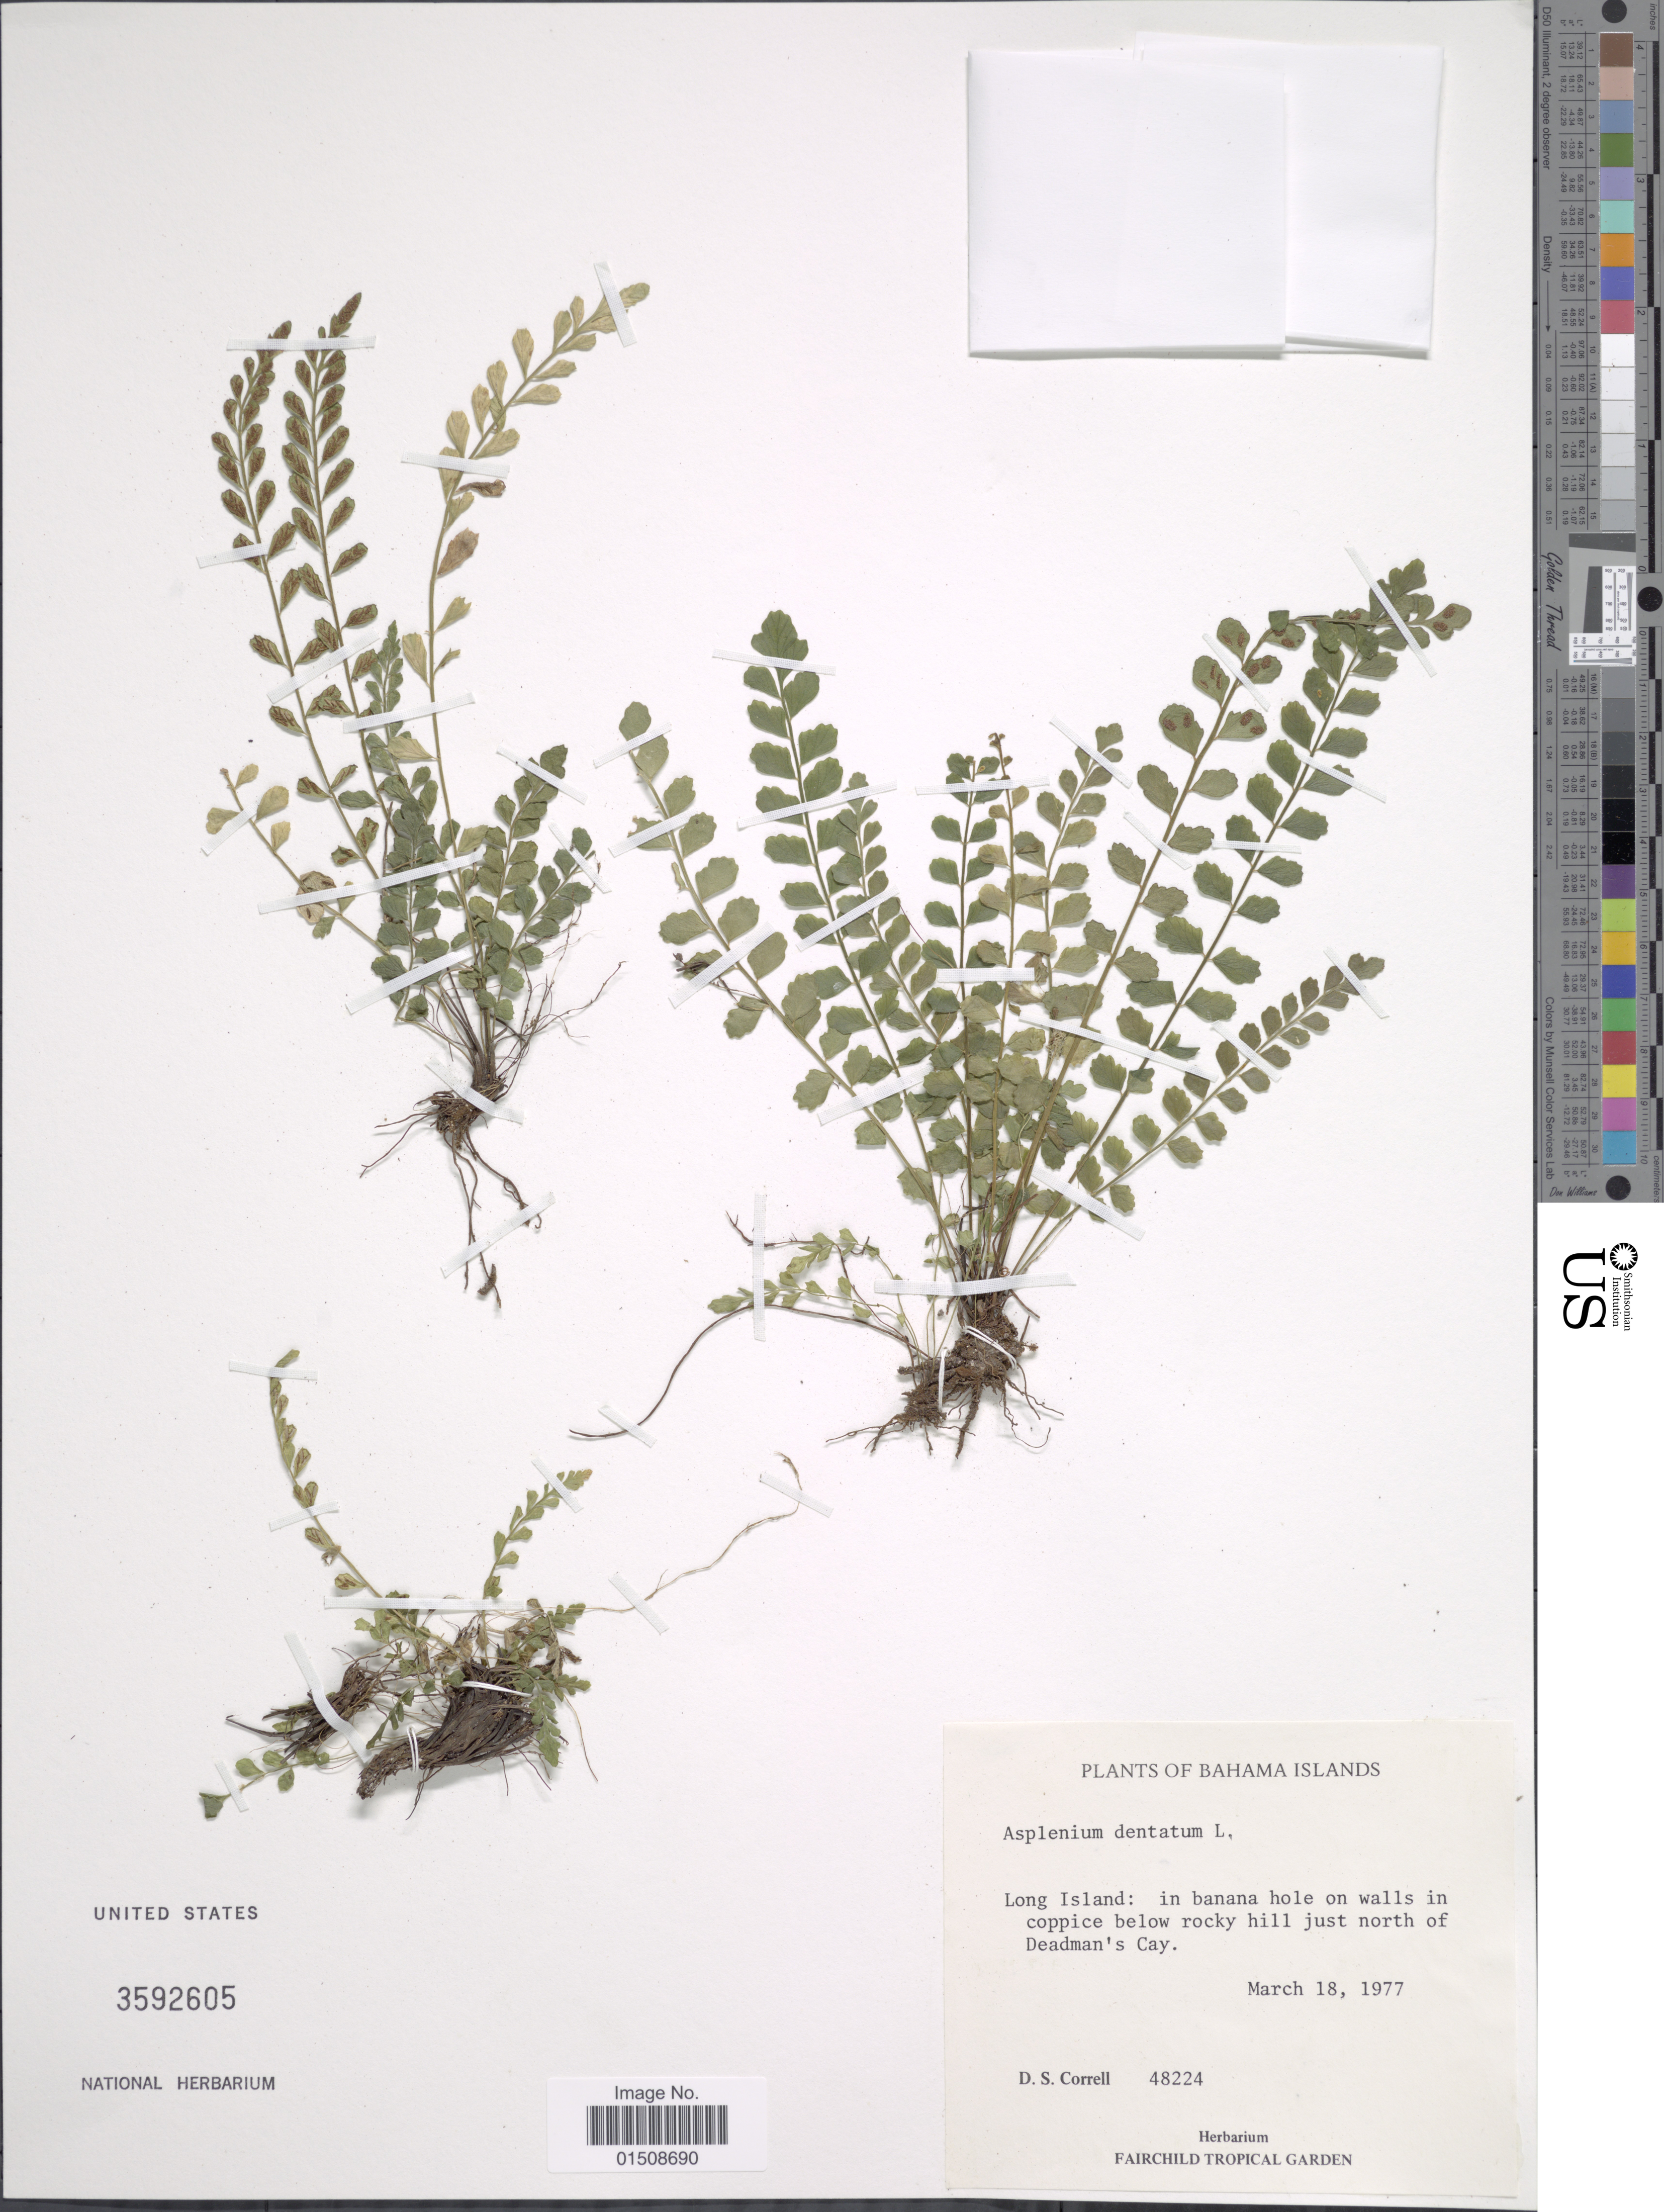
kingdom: Plantae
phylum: Tracheophyta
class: Polypodiopsida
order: Polypodiales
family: Aspleniaceae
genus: Asplenium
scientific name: Asplenium dentatum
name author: L.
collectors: D. S. Correll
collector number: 48224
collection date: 1977-03-18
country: Bahamas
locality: Bahama Islands, Long Island: in banana hole on walls in coppice below rocky hills just north of Deadman's Cay.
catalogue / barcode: US 3592605